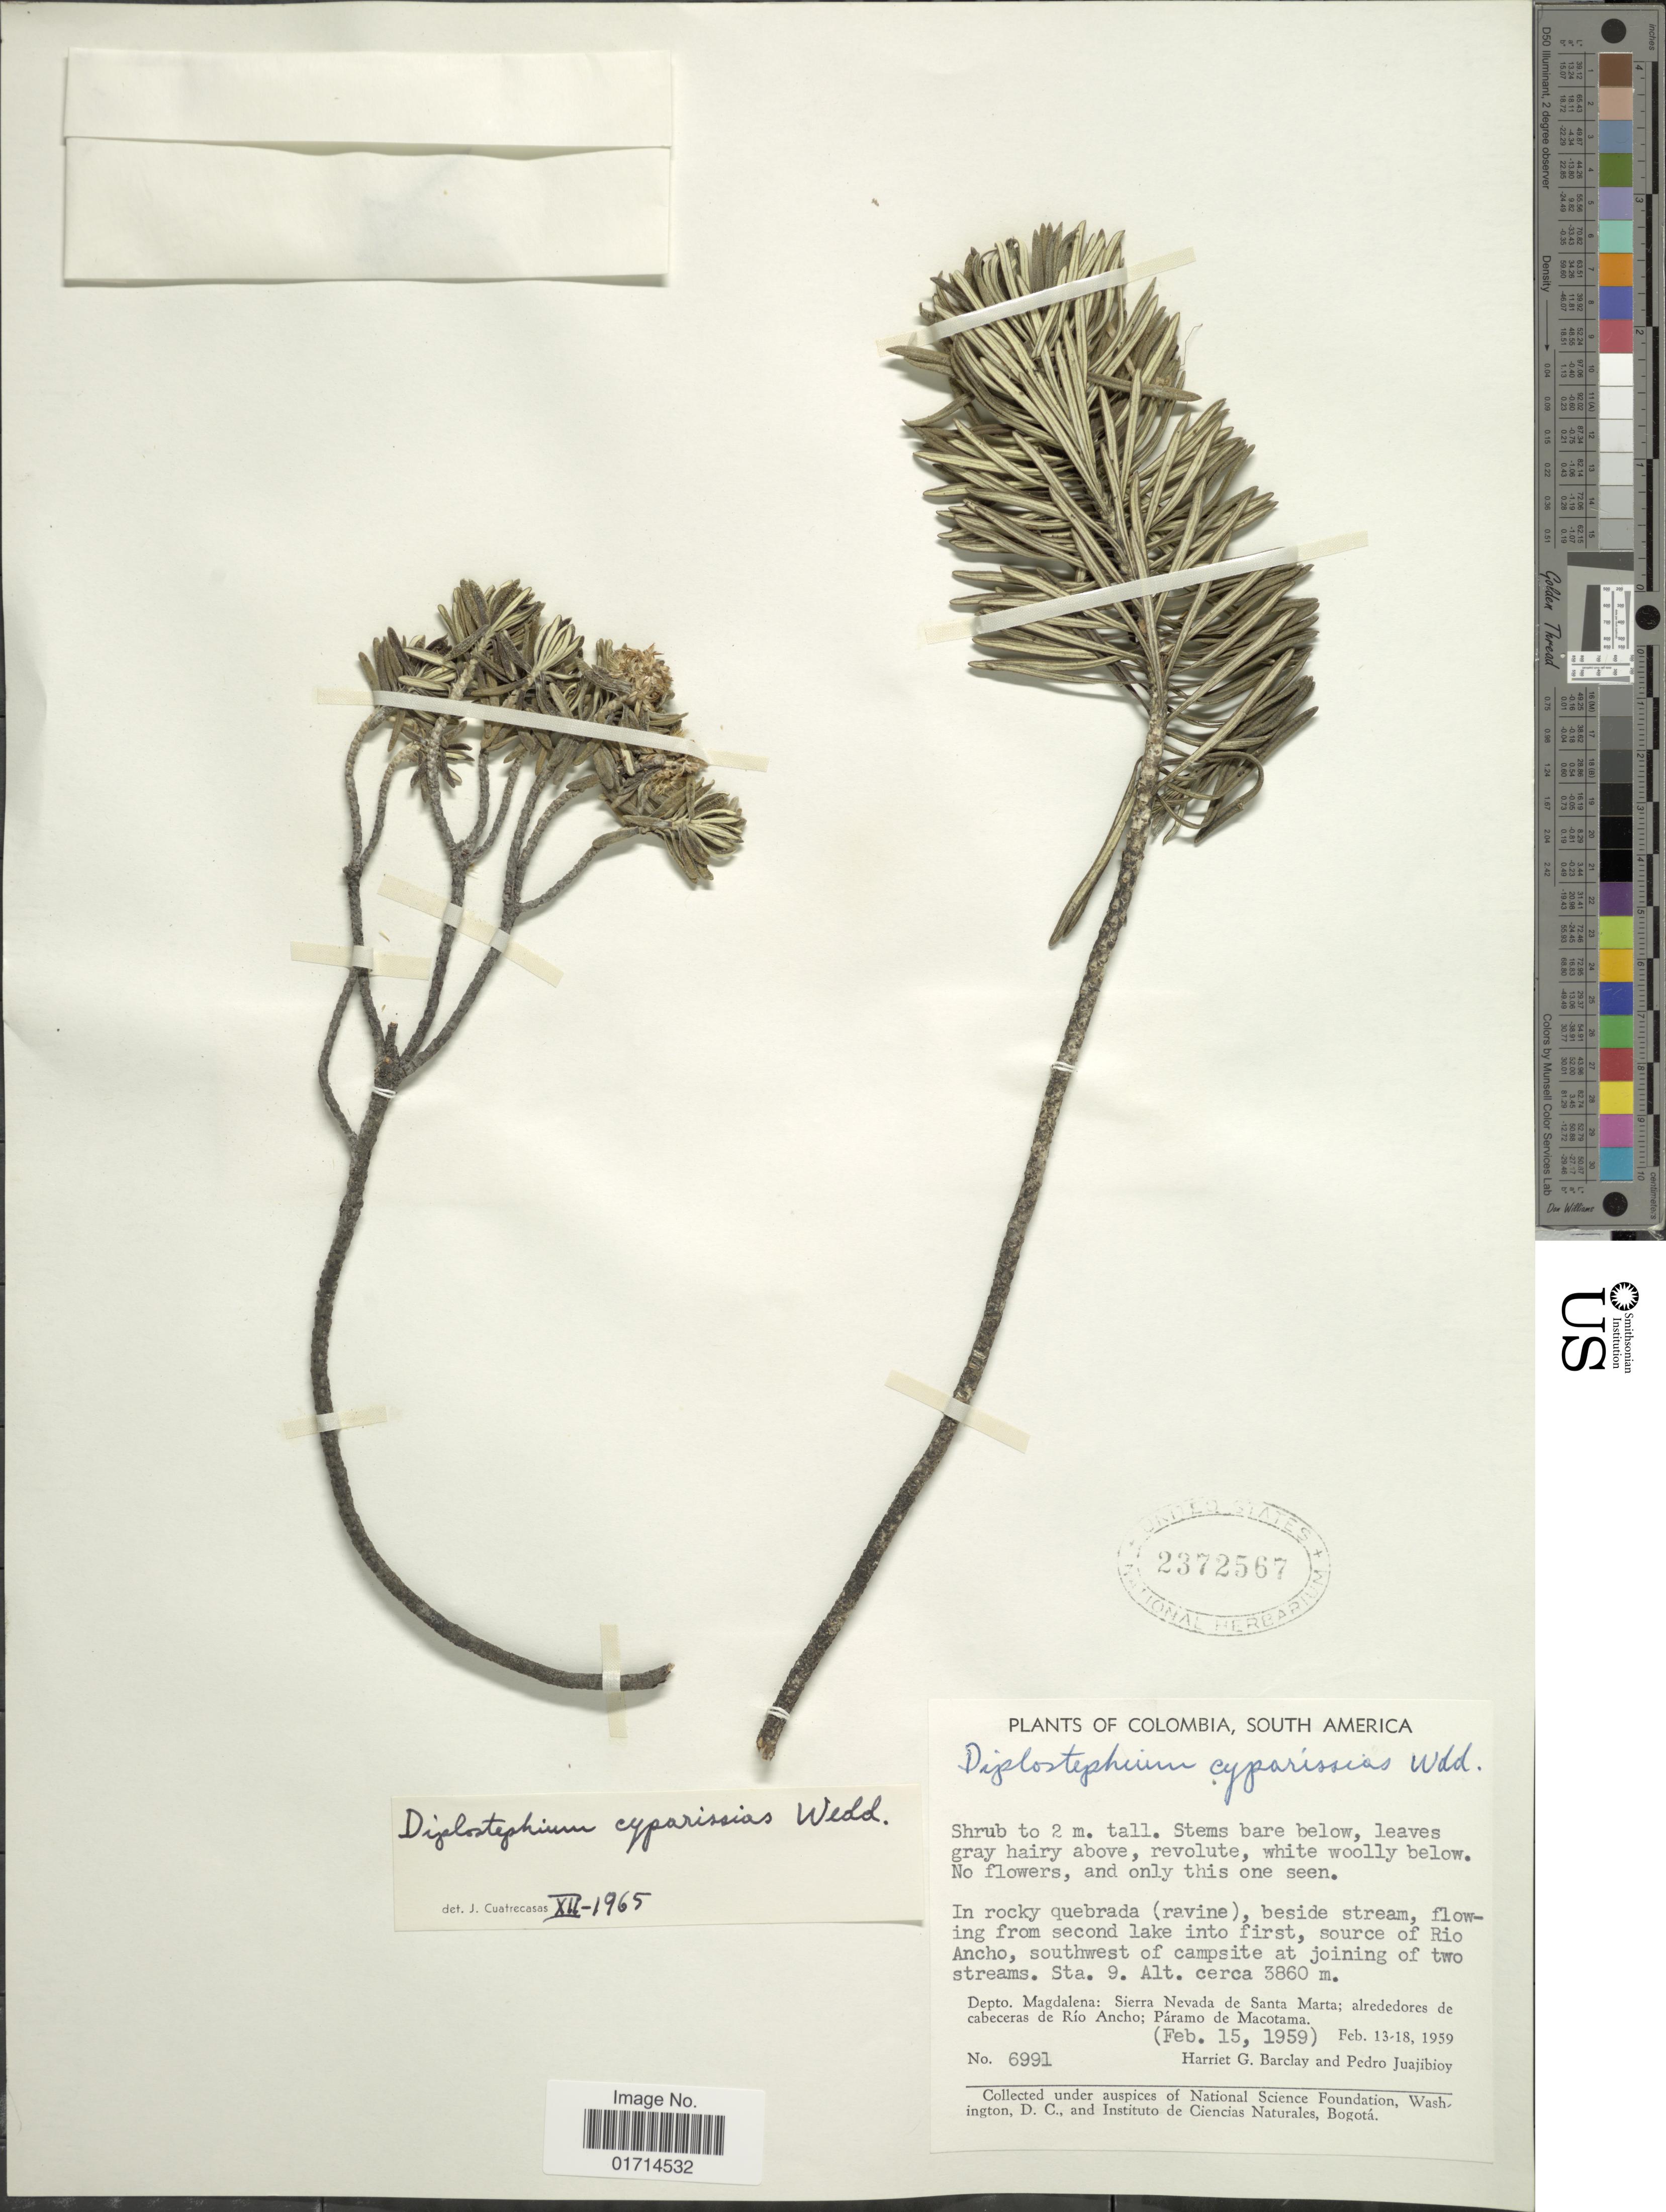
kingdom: Plantae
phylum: Tracheophyta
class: Magnoliopsida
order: Asterales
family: Asteraceae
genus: Diplostephium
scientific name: Diplostephium cyparissas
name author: Wedd.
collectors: H. G. Barclay & P. Juajibioy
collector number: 6991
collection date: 1959-02-15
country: Colombia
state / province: Magdalena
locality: Source of Rio Ancho, southwest of campsite ar joining of two streams, Sierra Nevada de Santa Marta; alrededores de cabeceras de Rio Ancho, Paramo de Macotama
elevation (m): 3860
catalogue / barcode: US 2372567